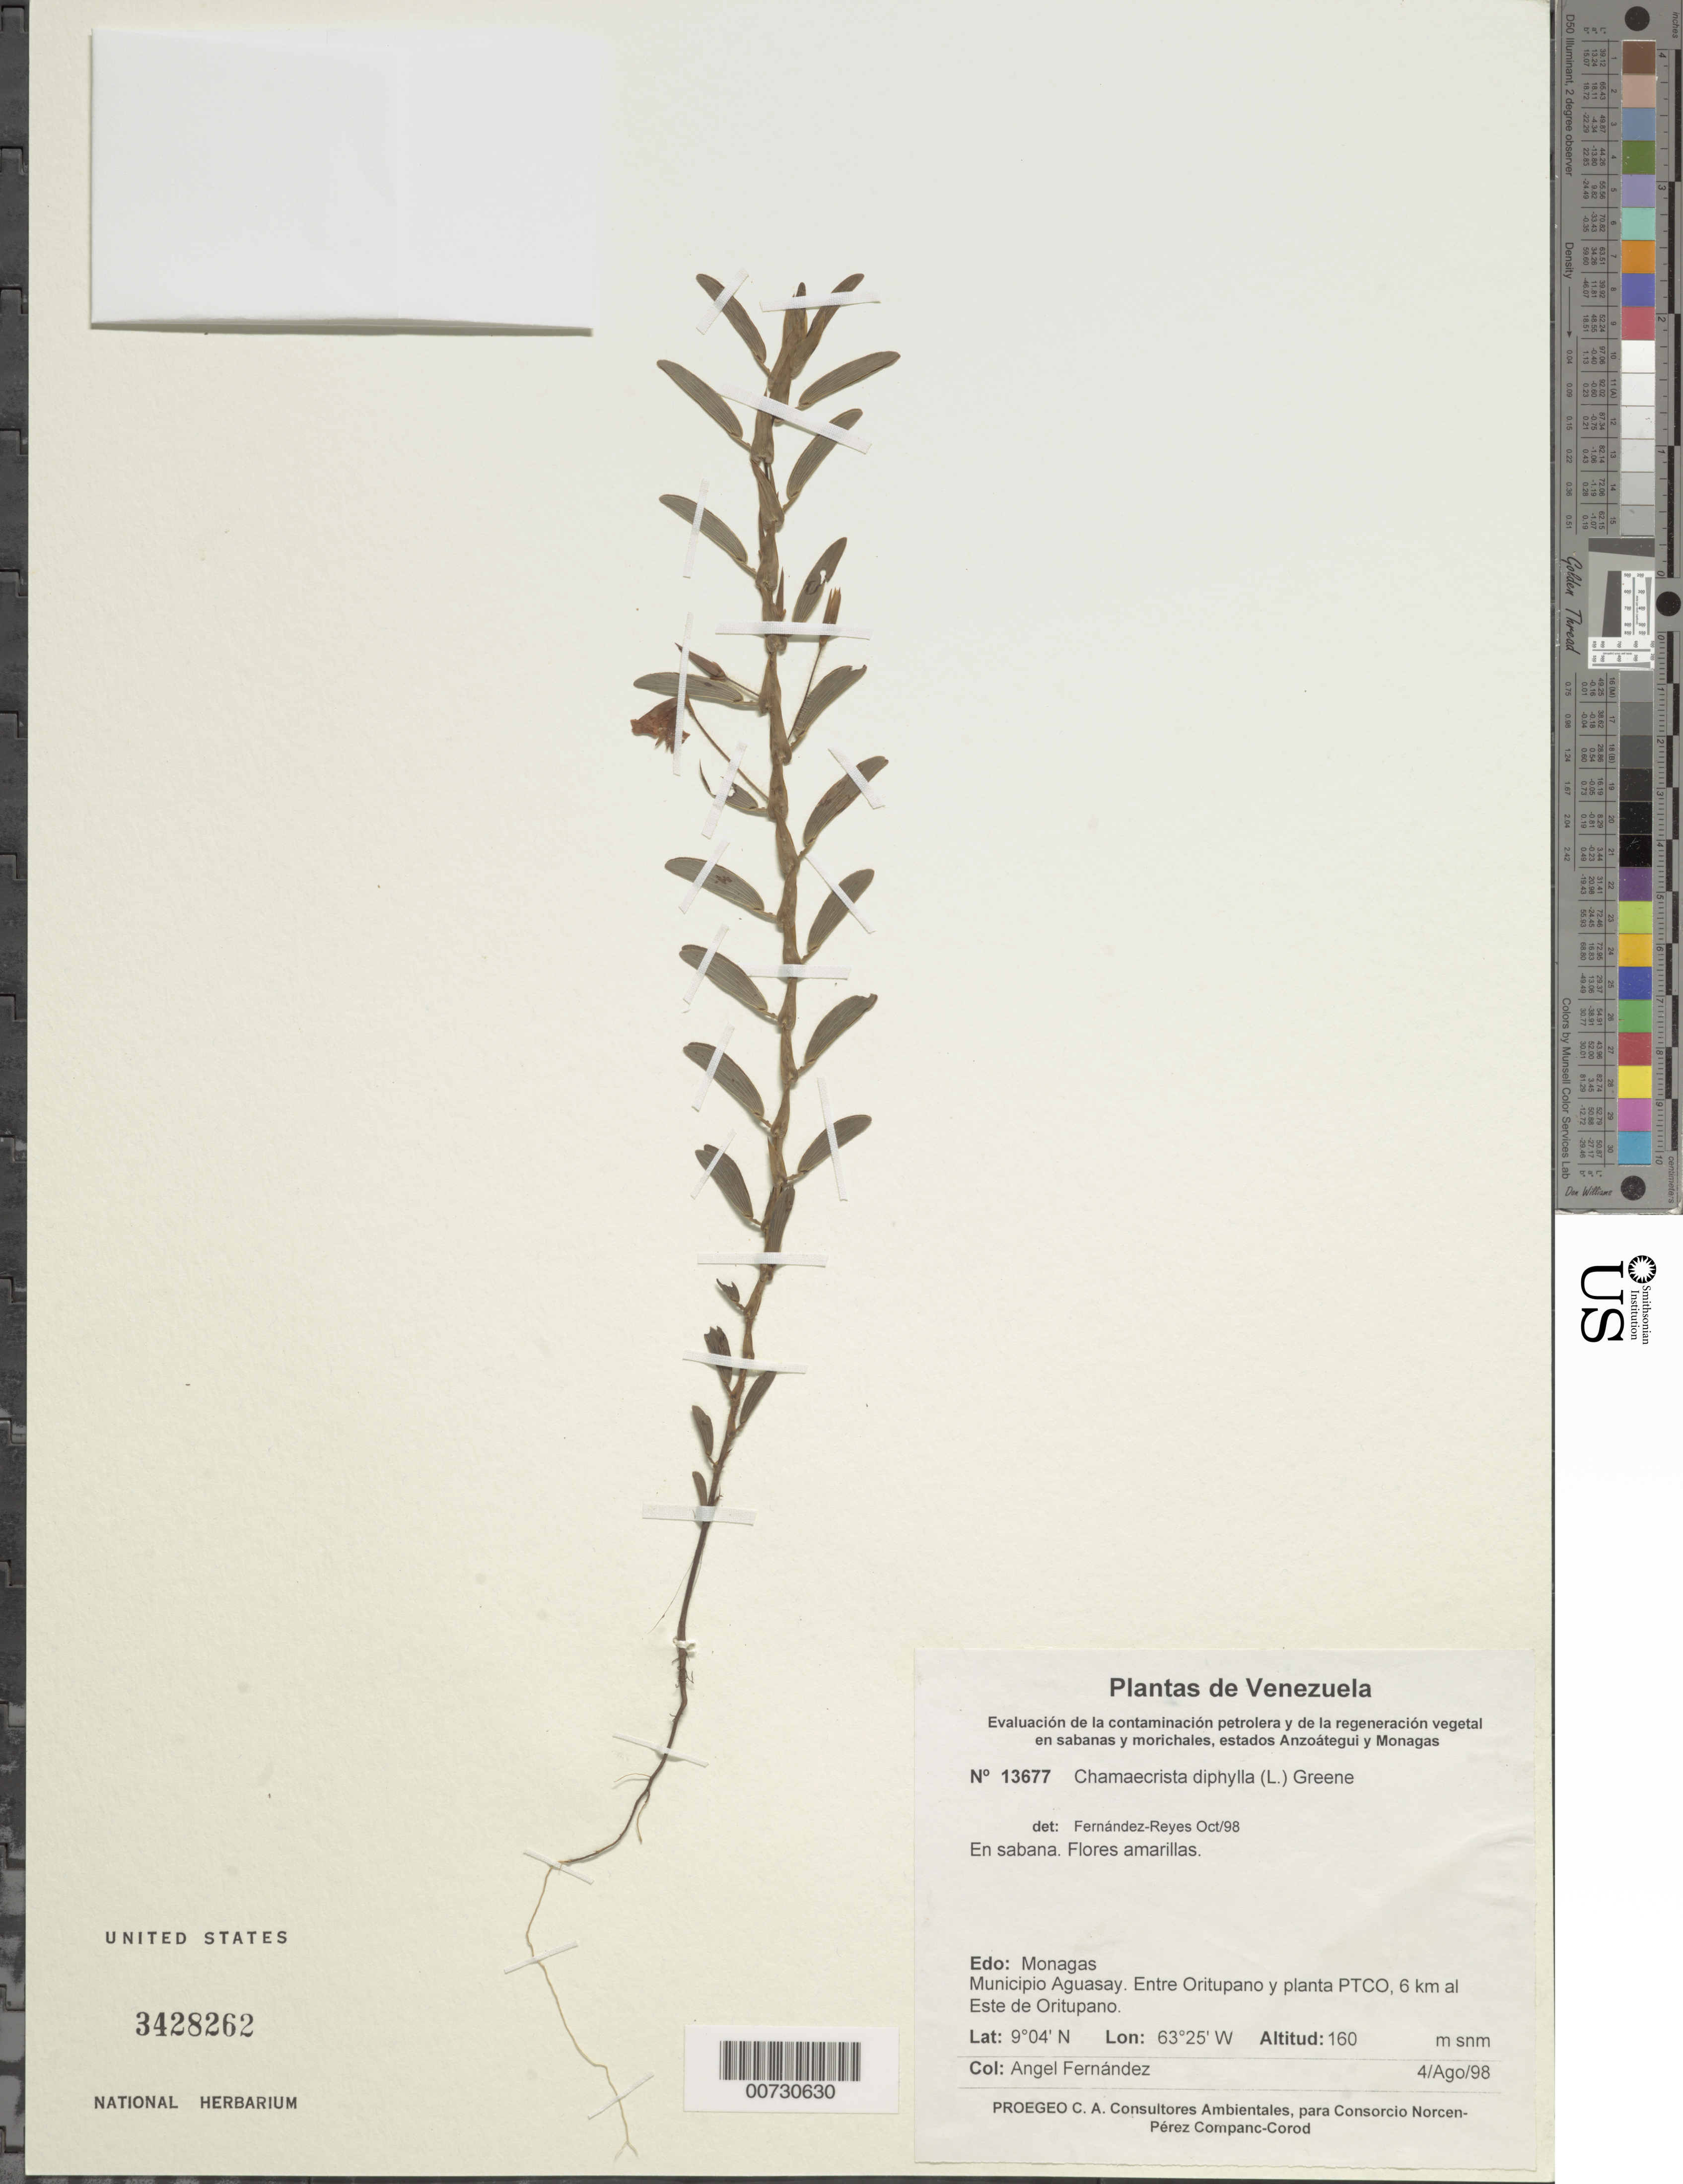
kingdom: Plantae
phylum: Tracheophyta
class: Magnoliopsida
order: Fabales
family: Fabaceae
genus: Chamaecrista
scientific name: Chamaecrista diphylla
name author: (L.) Greene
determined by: Fernández Reyes, --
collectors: A. Fernández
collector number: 13667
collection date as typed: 04 Aug 1998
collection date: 1998-08-04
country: Venezuela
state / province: Monagas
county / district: Aguasay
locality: Between Oritupano and planta PTCO, 6 km al Este de Oritupano.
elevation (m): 160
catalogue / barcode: US 3428262